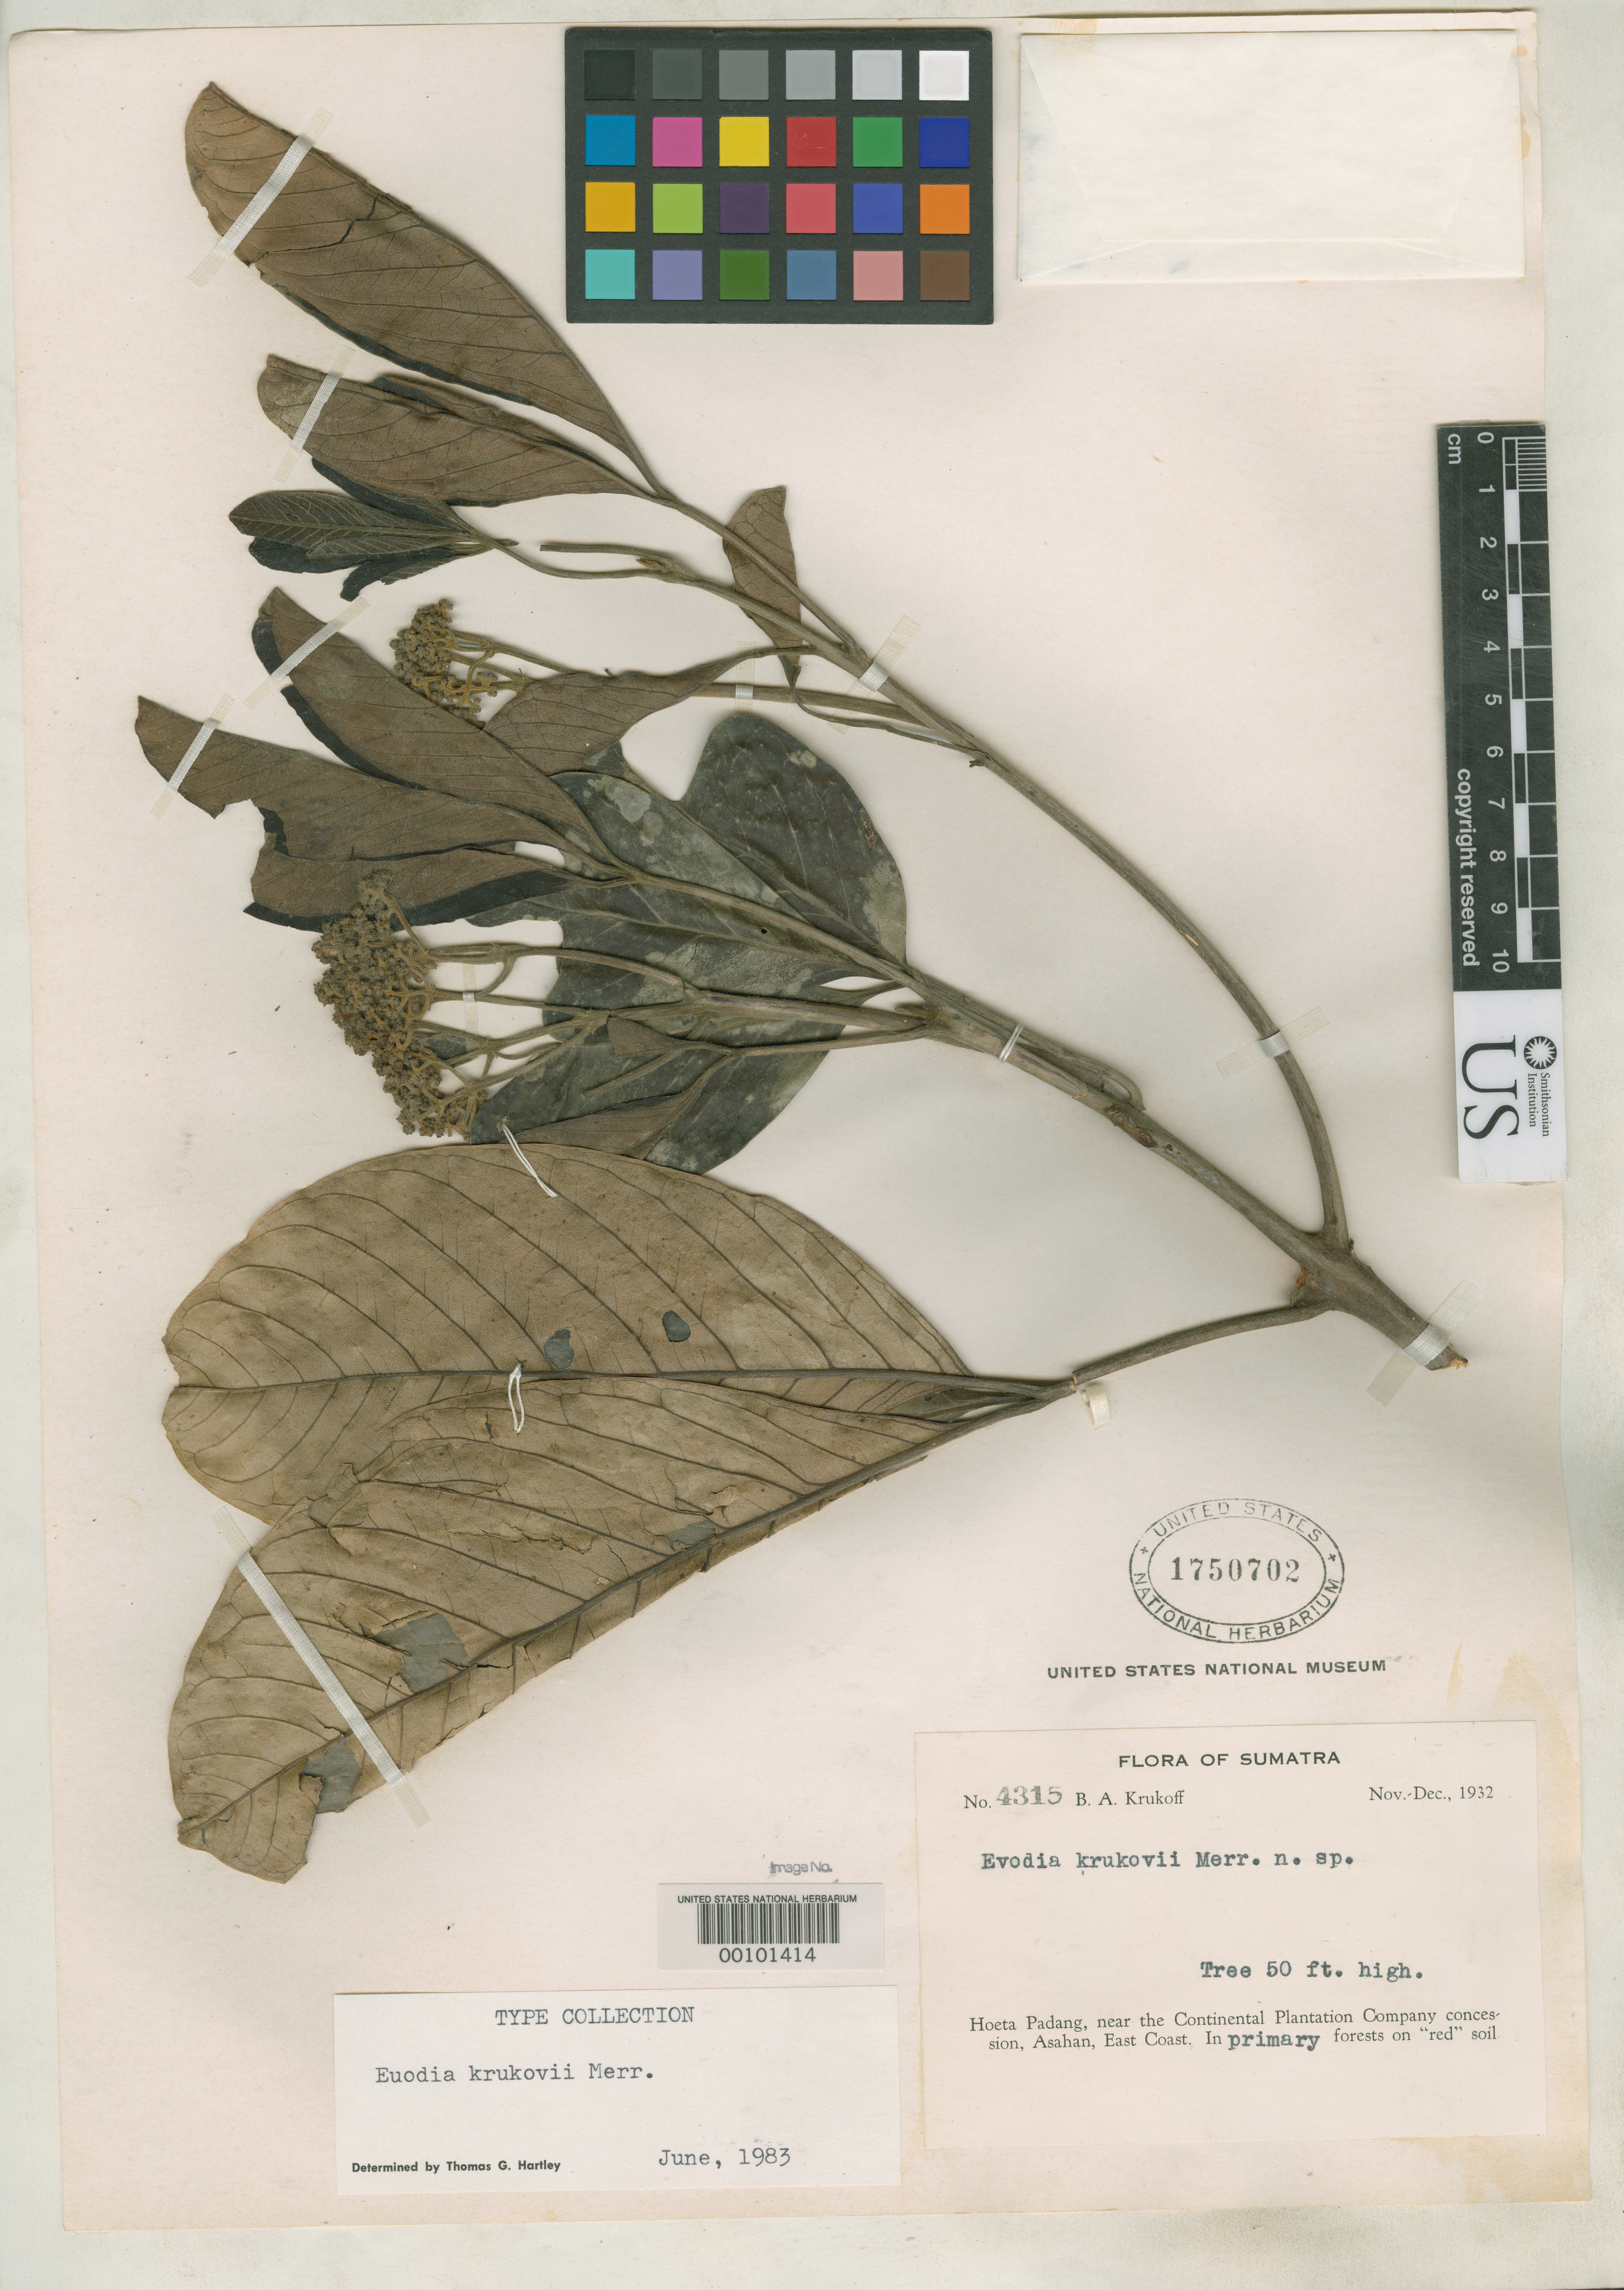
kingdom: Plantae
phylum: Tracheophyta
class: Magnoliopsida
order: Sapindales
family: Rutaceae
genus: Euodia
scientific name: Euodia krukovii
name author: Merr.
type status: Isotype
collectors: B. A. Krukoff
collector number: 4315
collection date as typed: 21 Nov 1932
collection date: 1932-11-21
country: Indonesia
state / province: Sumatra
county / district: Sumatera Utara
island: Sumatra Island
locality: Hoeta Padang, Asahan, E coast.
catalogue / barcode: US 1750702